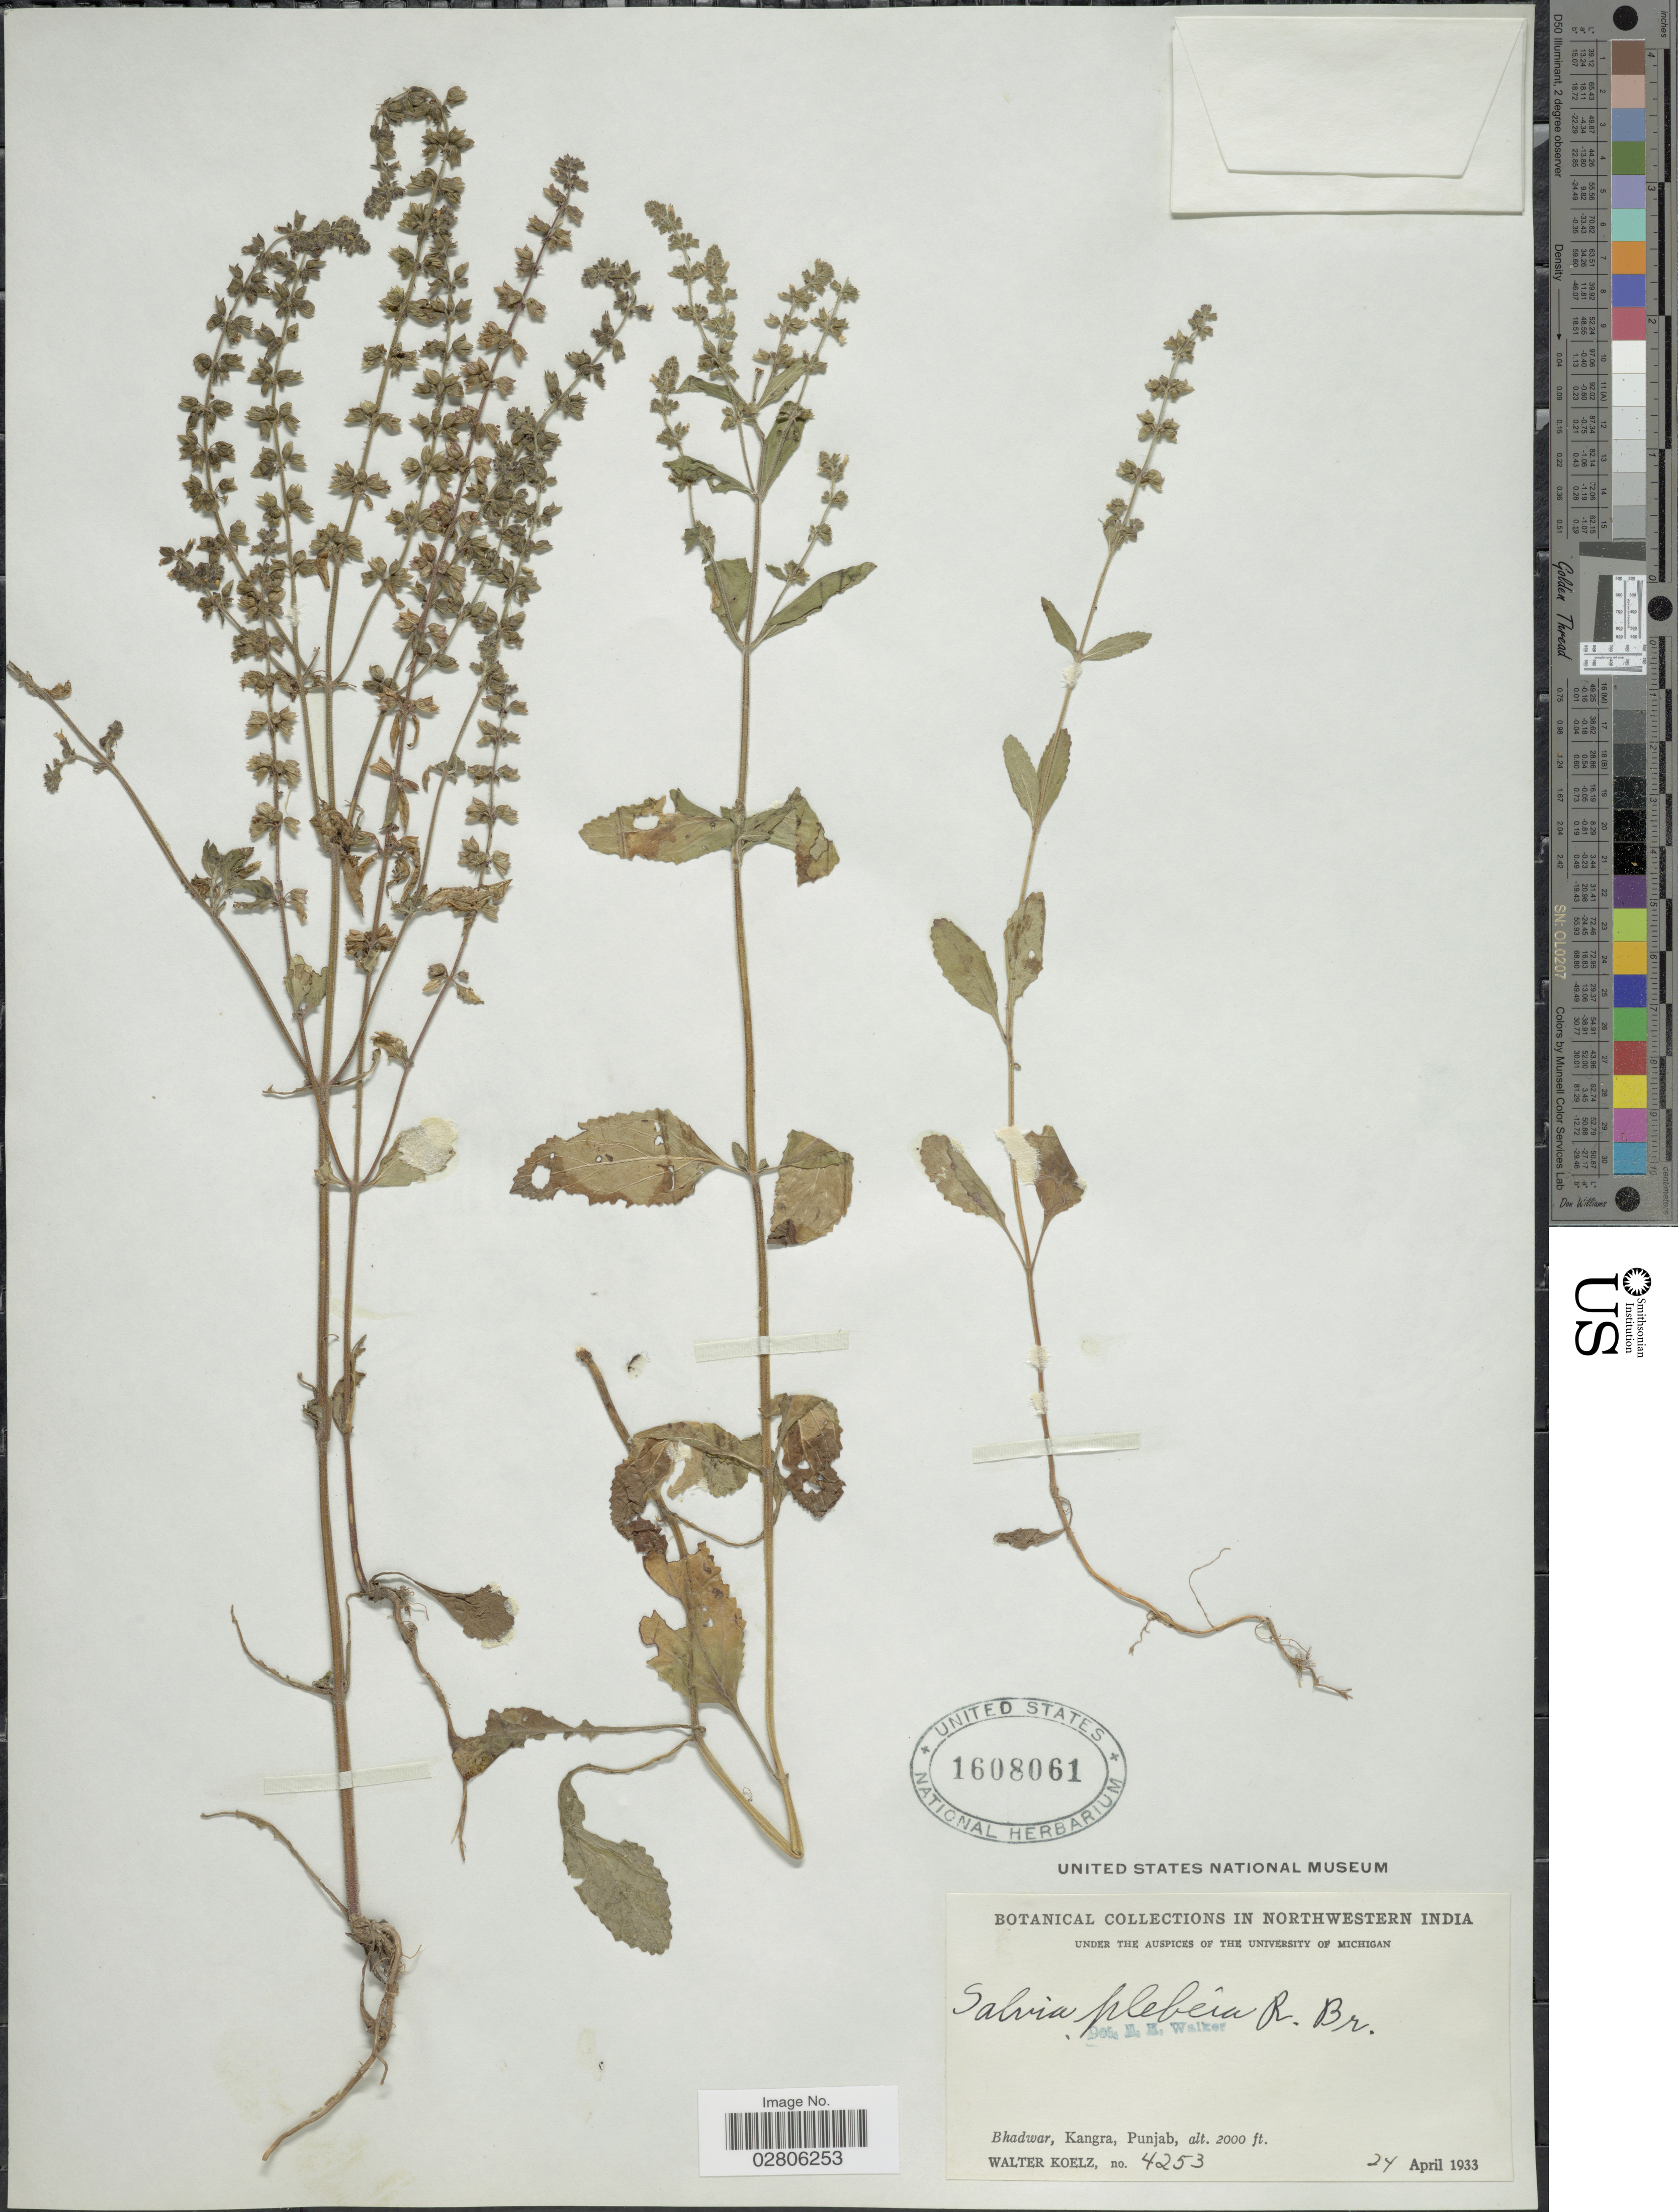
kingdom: Plantae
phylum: Tracheophyta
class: Magnoliopsida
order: Lamiales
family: Lamiaceae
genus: Salvia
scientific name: Salvia plebeia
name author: R. Br.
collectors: W. N. Koelz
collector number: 4253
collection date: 1933-04-24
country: India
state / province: Punjab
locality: Northwestern India, Bhadwar, Kangra.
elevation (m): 610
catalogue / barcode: US 1608061